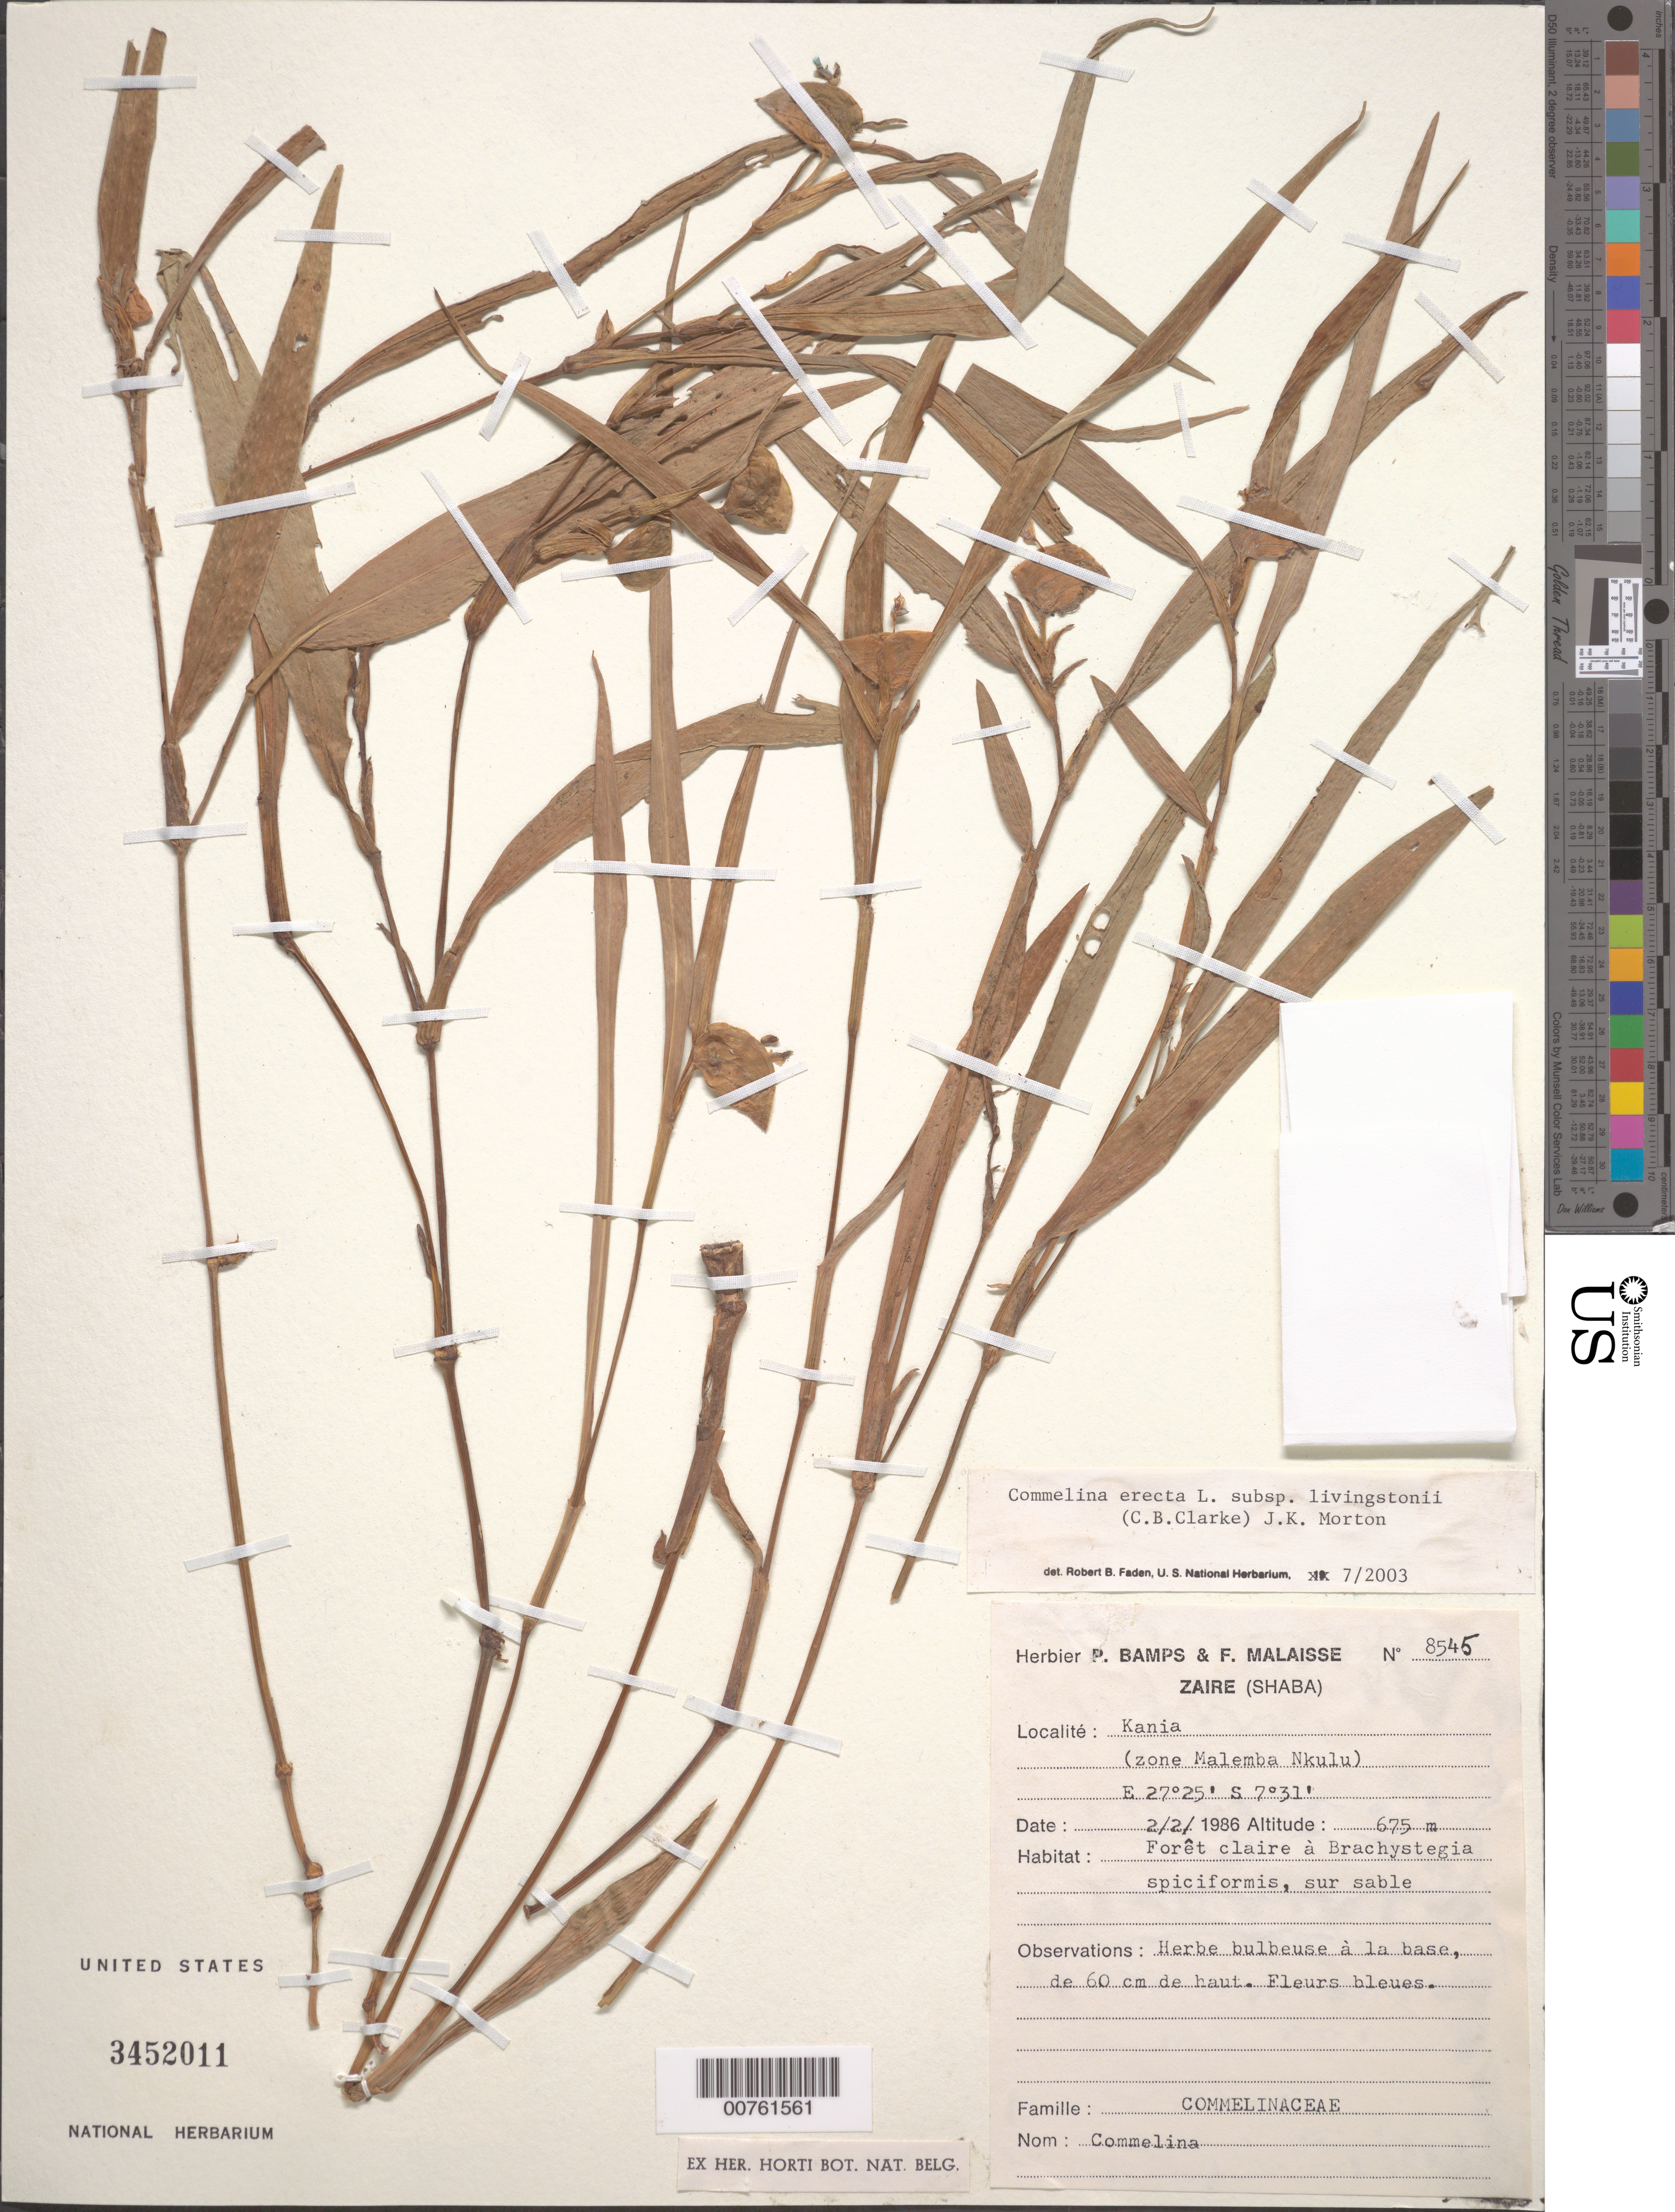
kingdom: Plantae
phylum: Tracheophyta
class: Liliopsida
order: Commelinales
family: Commelinaceae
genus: Commelina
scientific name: Commelina erecta subsp. livingstonii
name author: (C.B. Clarke) J.K. Morton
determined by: Faden, Robert B., (US), Smithsonian Institution - National Museum of Natural History (UNITED STATES)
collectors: P. Bamps & F. Malaisse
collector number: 8545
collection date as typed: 02 Feb 1986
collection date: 1986-02-02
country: Congo, Democratic Republic of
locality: Kania (zone Malemba Nkulu)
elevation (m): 675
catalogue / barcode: US 3452011